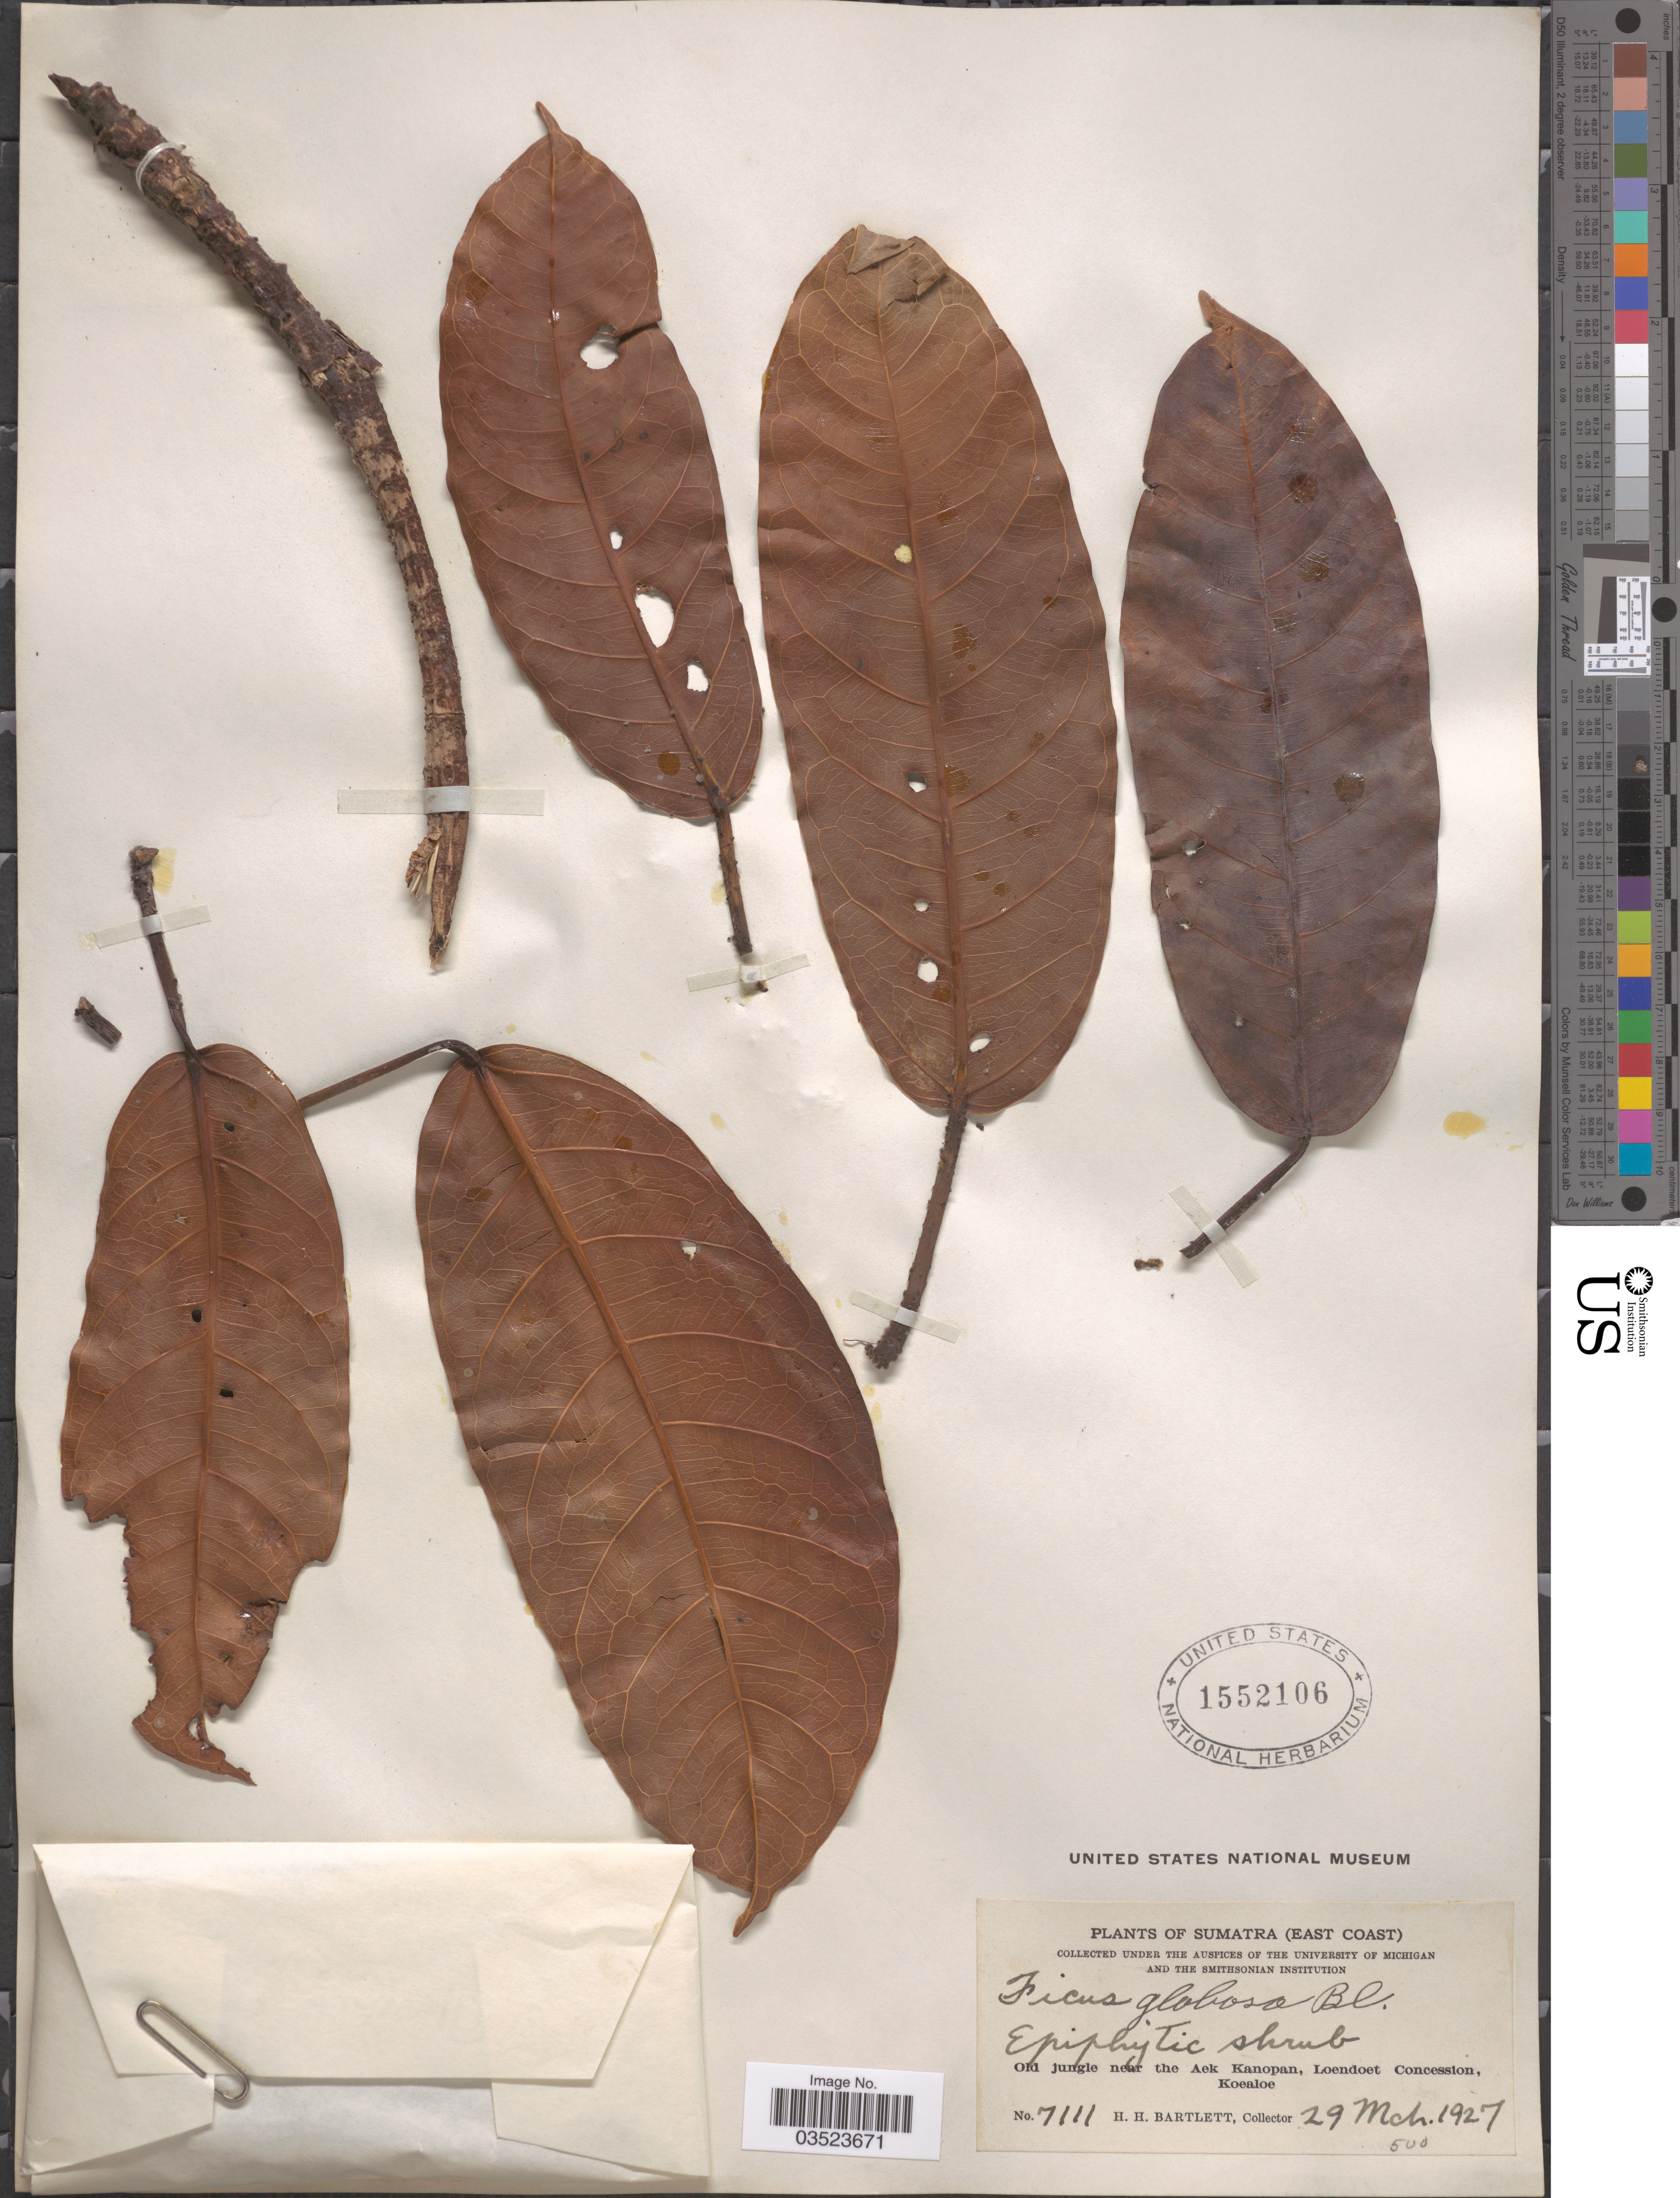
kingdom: Plantae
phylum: Tracheophyta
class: Magnoliopsida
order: Rosales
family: Moraceae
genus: Ficus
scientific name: Ficus globosa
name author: Blume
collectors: H. H. Bartlett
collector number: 7111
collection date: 1927-03-29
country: Indonesia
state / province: Sumatra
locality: Sumatra (East Coast). Old jungle near the Aek Kanopan, Loendoet Concession, Koealoe.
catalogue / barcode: US 1552106